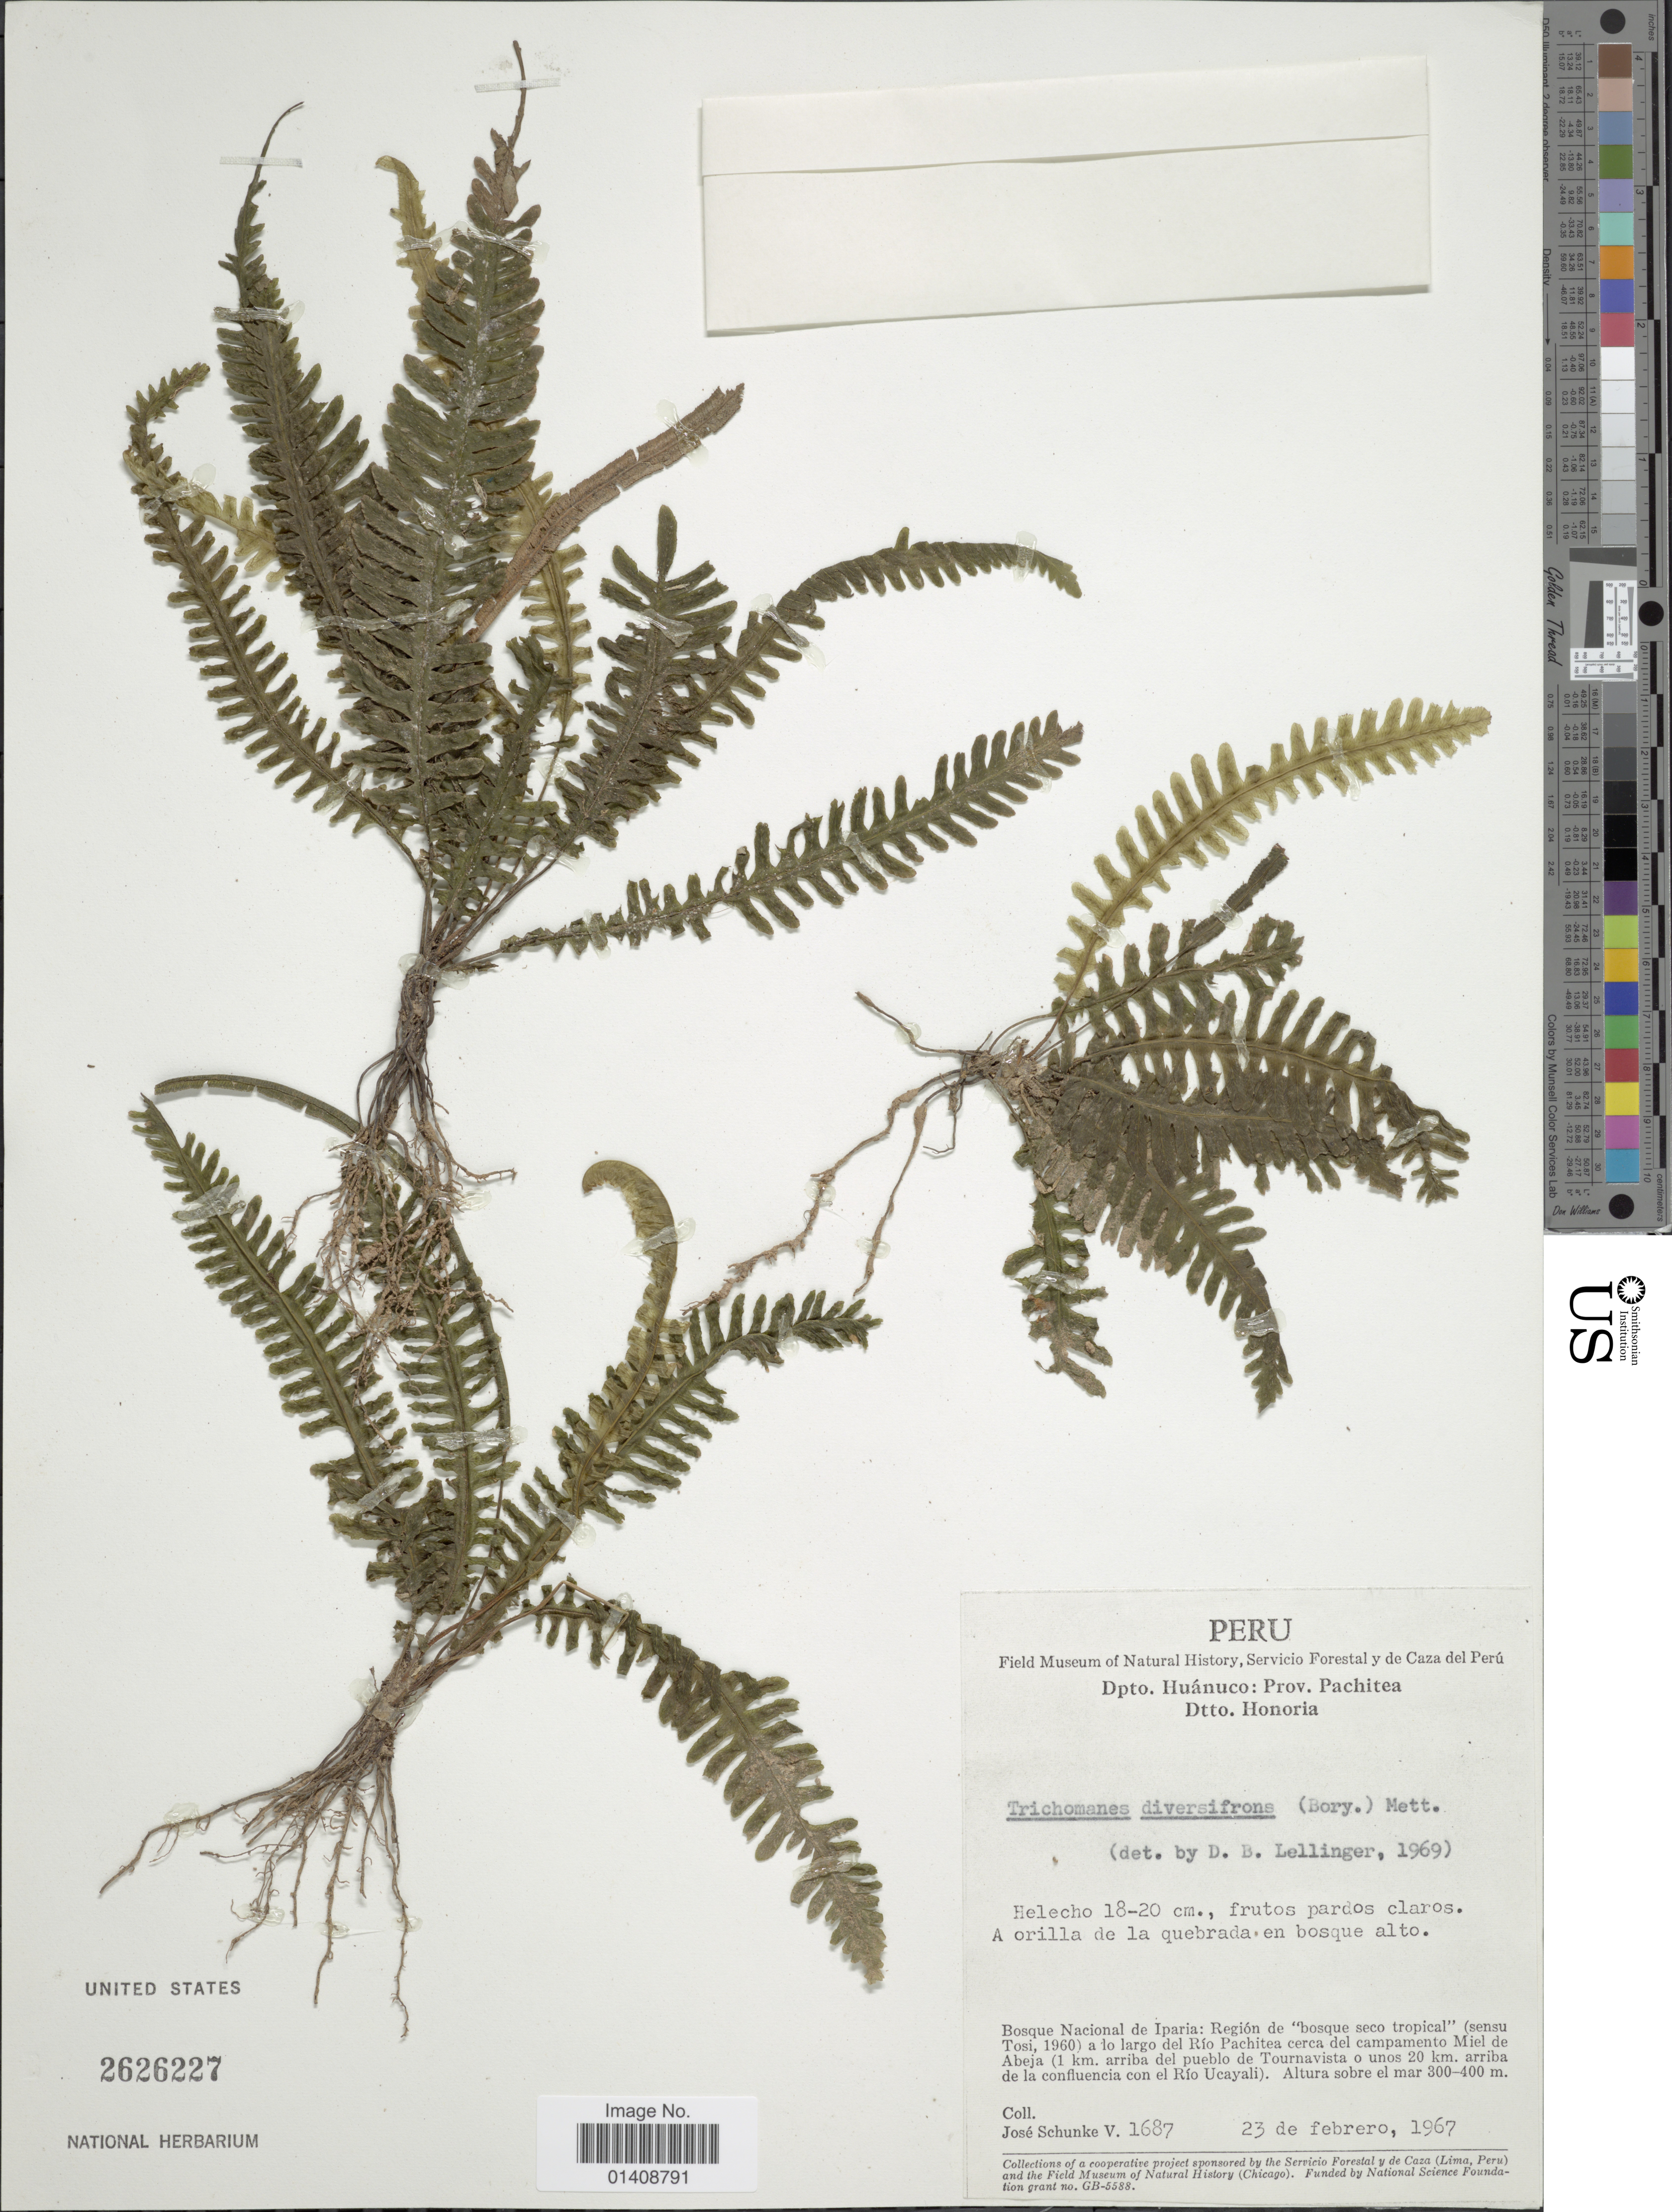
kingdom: Plantae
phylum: Tracheophyta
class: Polypodiopsida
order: Hymenophyllales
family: Hymenophyllaceae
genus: Trichomanes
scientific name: Trichomanes diversifrons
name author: (Bory) Mett. ex Sadeb.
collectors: J. Schunke Vigo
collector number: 1687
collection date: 1967-02-23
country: Peru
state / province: Huánuco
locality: Prov. Pachitea. Dtto. Honoria. Bosque Nacional de Iparia. Tosi. Arriba del pueblo de Tournavista. Arriba de la confluencia con el Rio Ucayali.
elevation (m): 300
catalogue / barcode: US 2626227